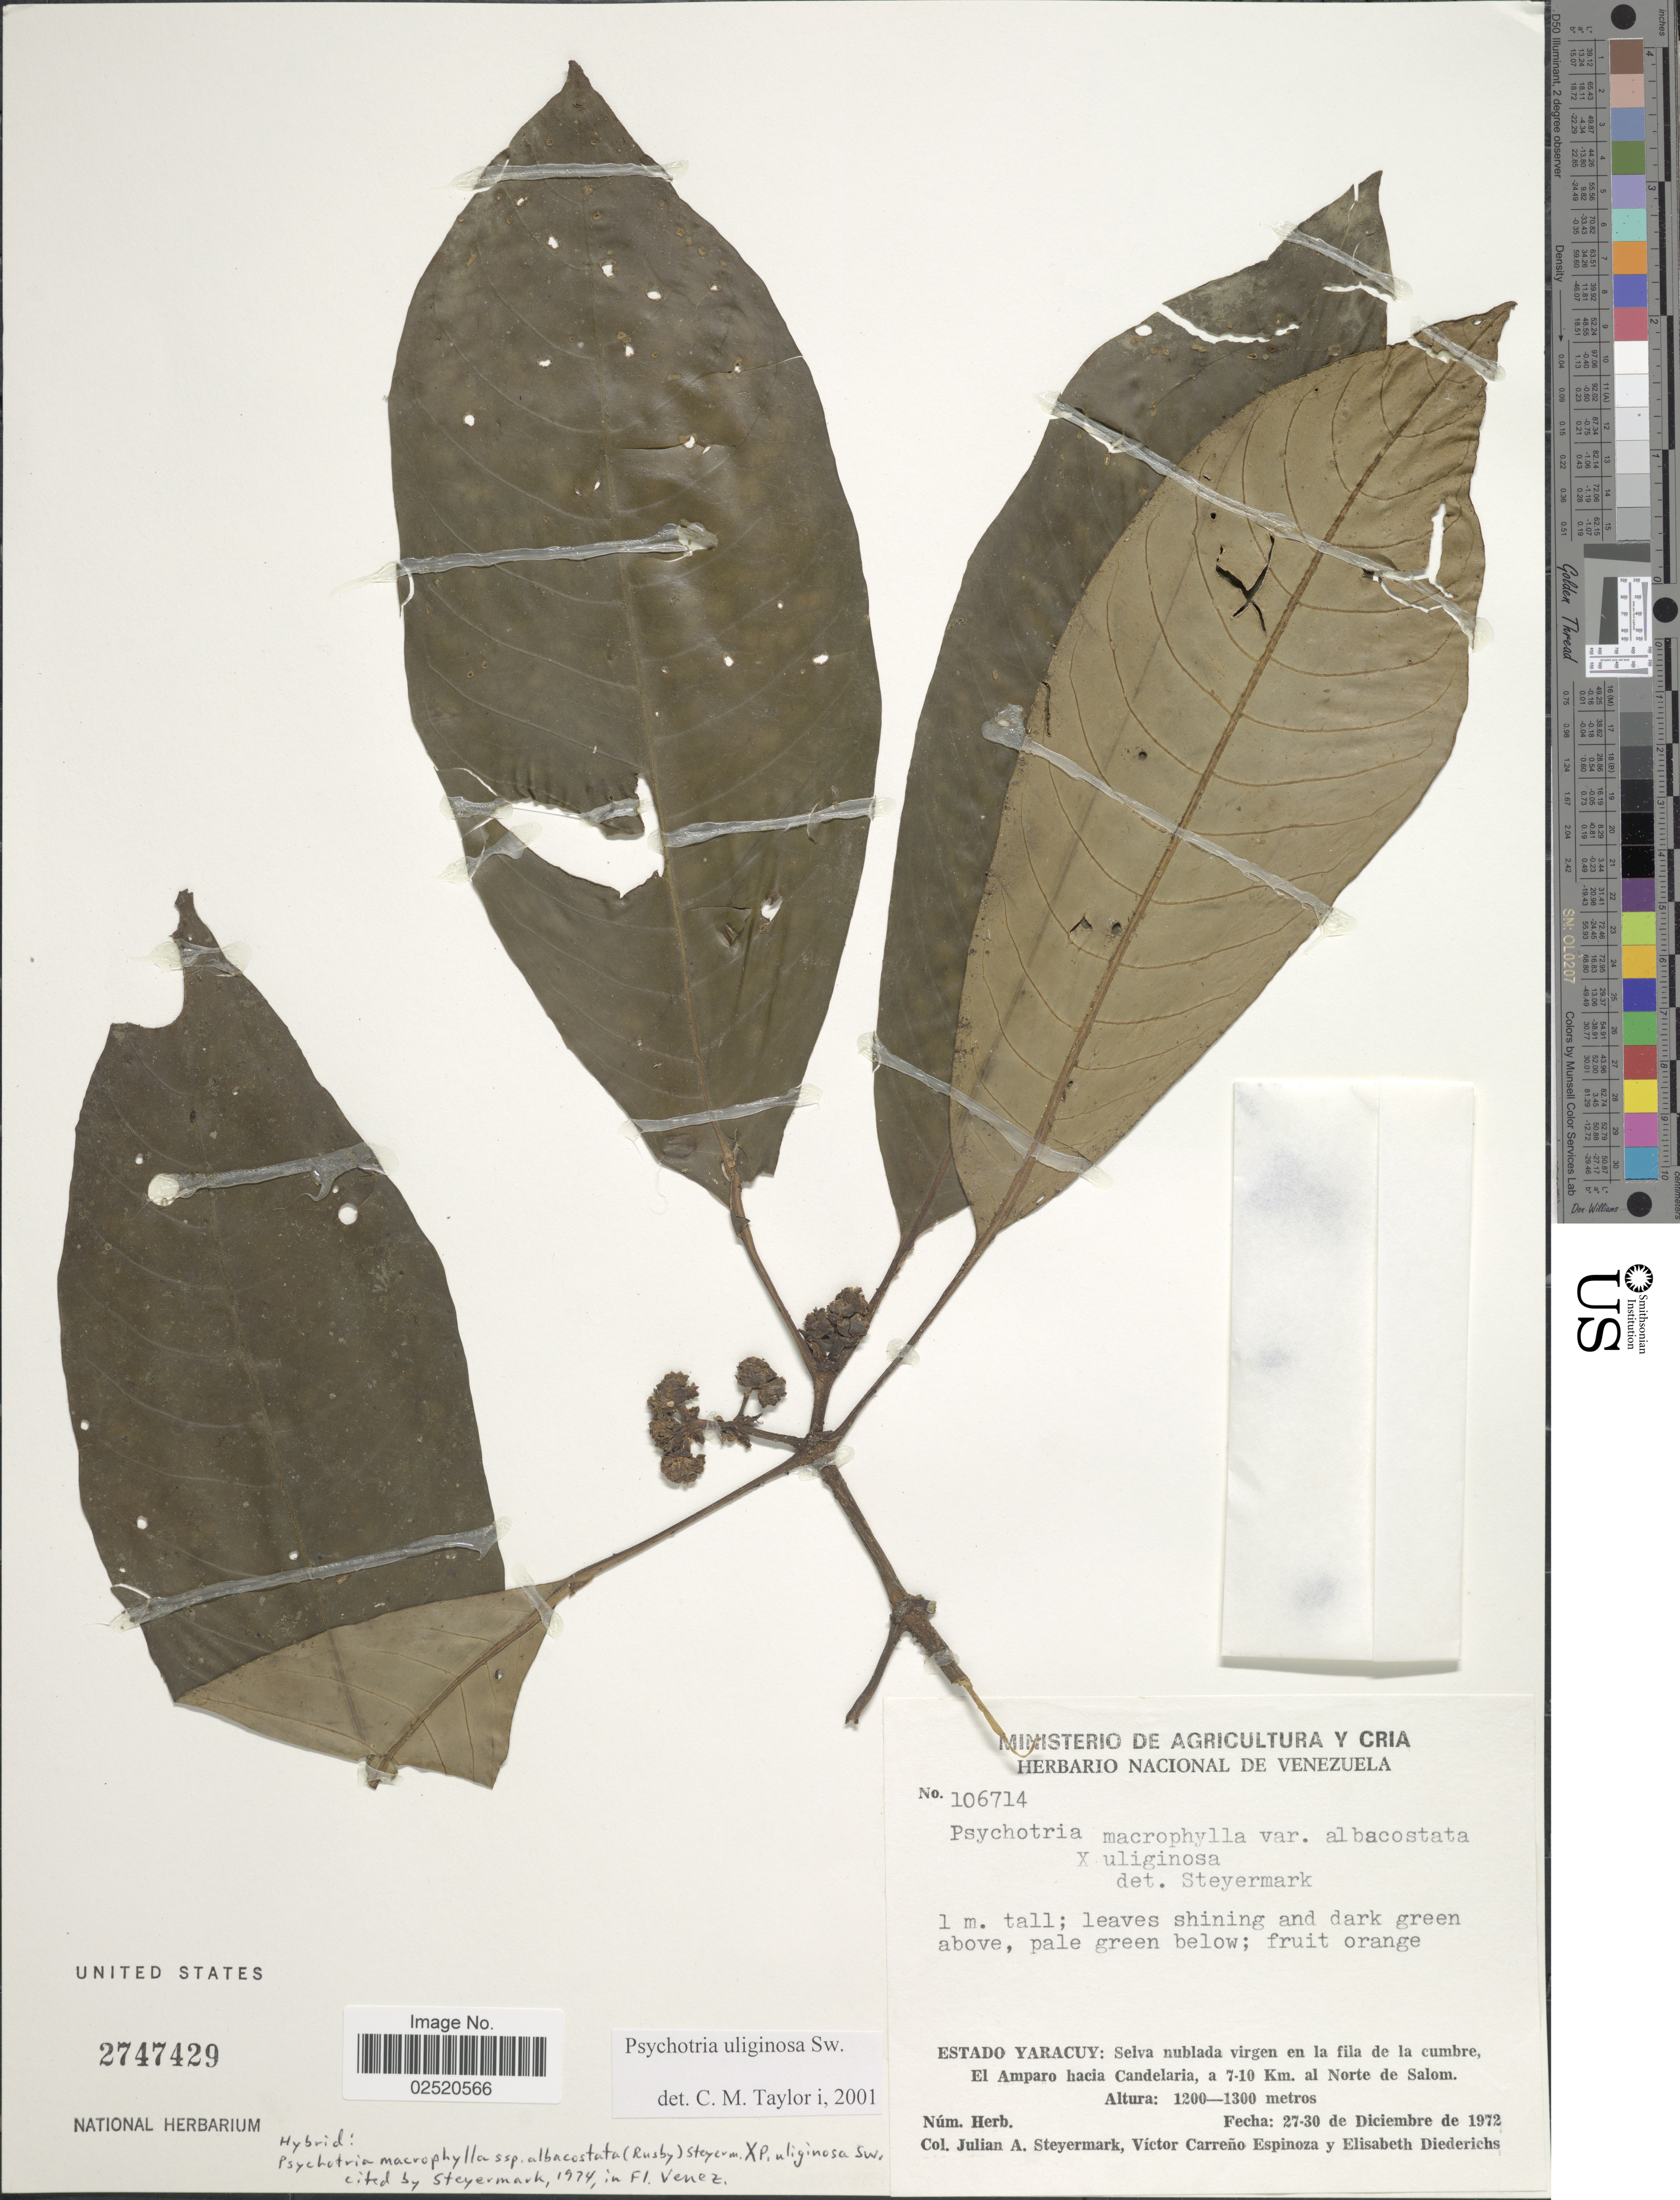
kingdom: Plantae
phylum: Tracheophyta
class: Magnoliopsida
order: Gentianales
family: Rubiaceae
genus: Psychotria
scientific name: Psychotria uliginosa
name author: Sw.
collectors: J. Steyermark, V. Espinoza & E. Diederichs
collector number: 106714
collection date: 1972-12-27/1972-12-30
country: Venezuela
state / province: Yaracuy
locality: El Amparo hacia Candelaria, a 7-10 Km. al Norte de Salom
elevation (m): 1200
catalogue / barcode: US 2747429